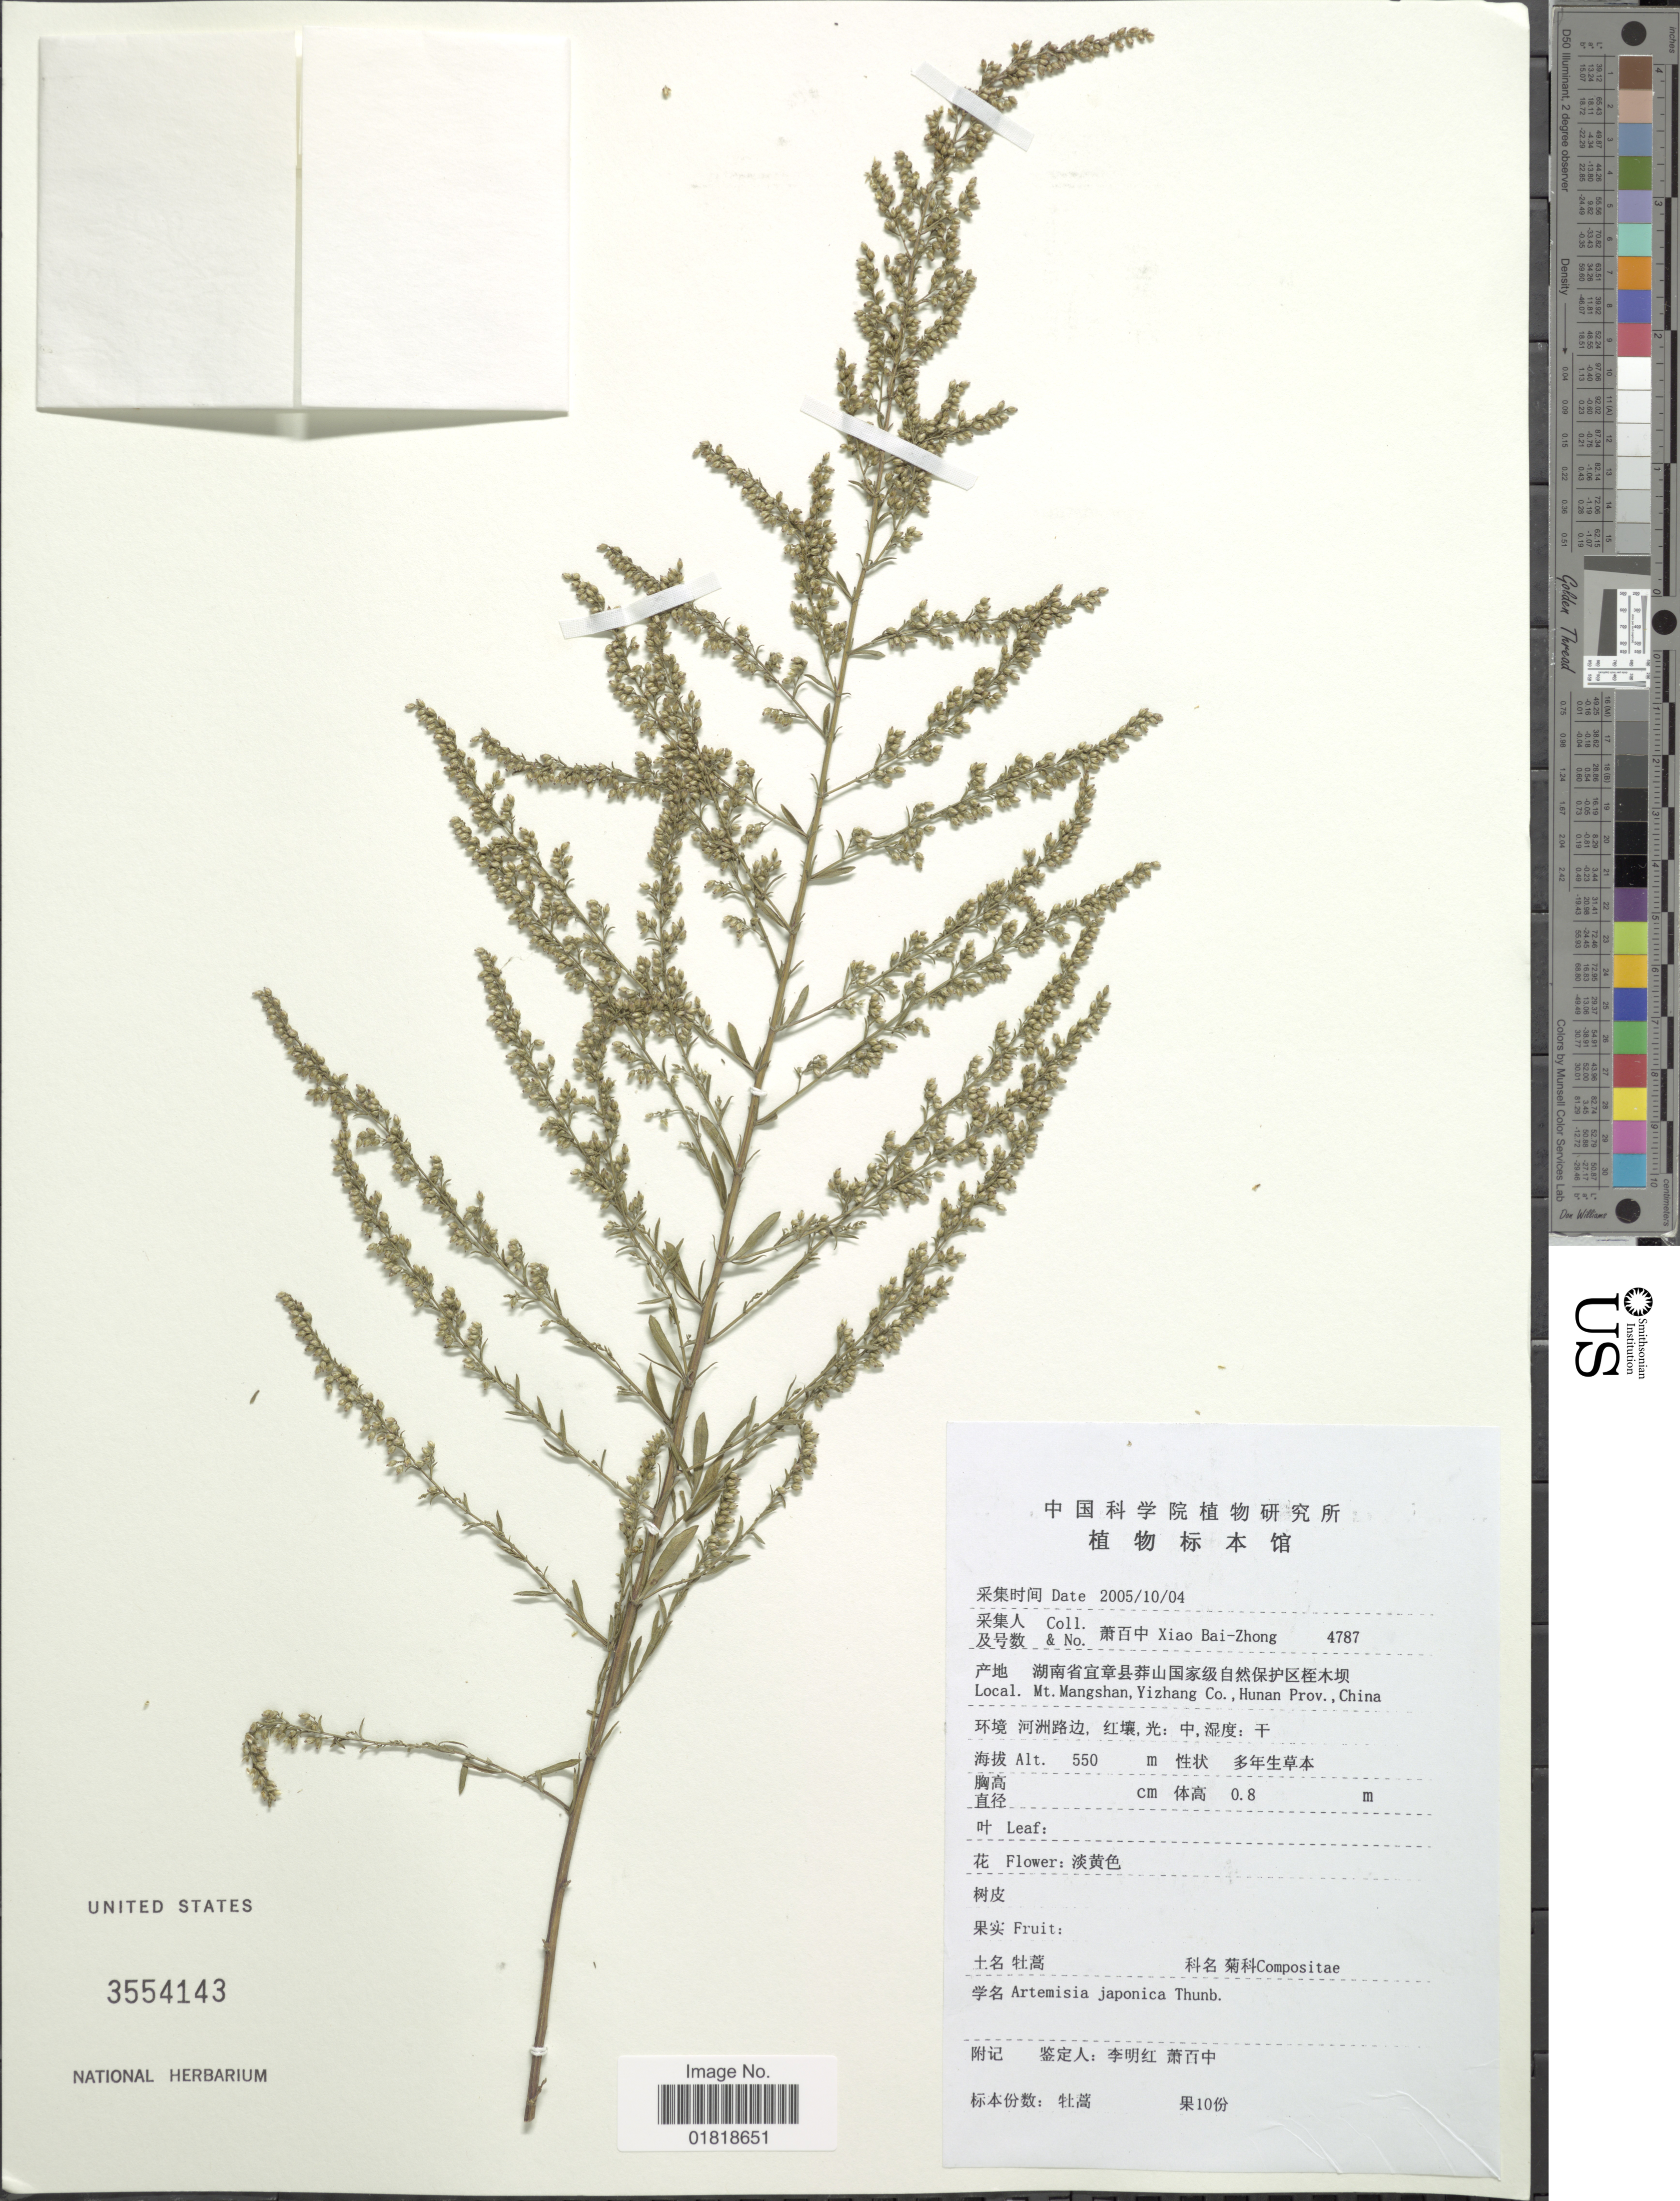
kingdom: Plantae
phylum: Tracheophyta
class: Magnoliopsida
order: Asterales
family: Asteraceae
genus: Artemisia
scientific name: Artemisia japonica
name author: Thunb.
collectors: B. Z. Xiao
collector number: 4787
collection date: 2005-04-10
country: China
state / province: Hunan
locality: Mt. Mangshan, Yizhang Co.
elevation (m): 550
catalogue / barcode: US 3554143